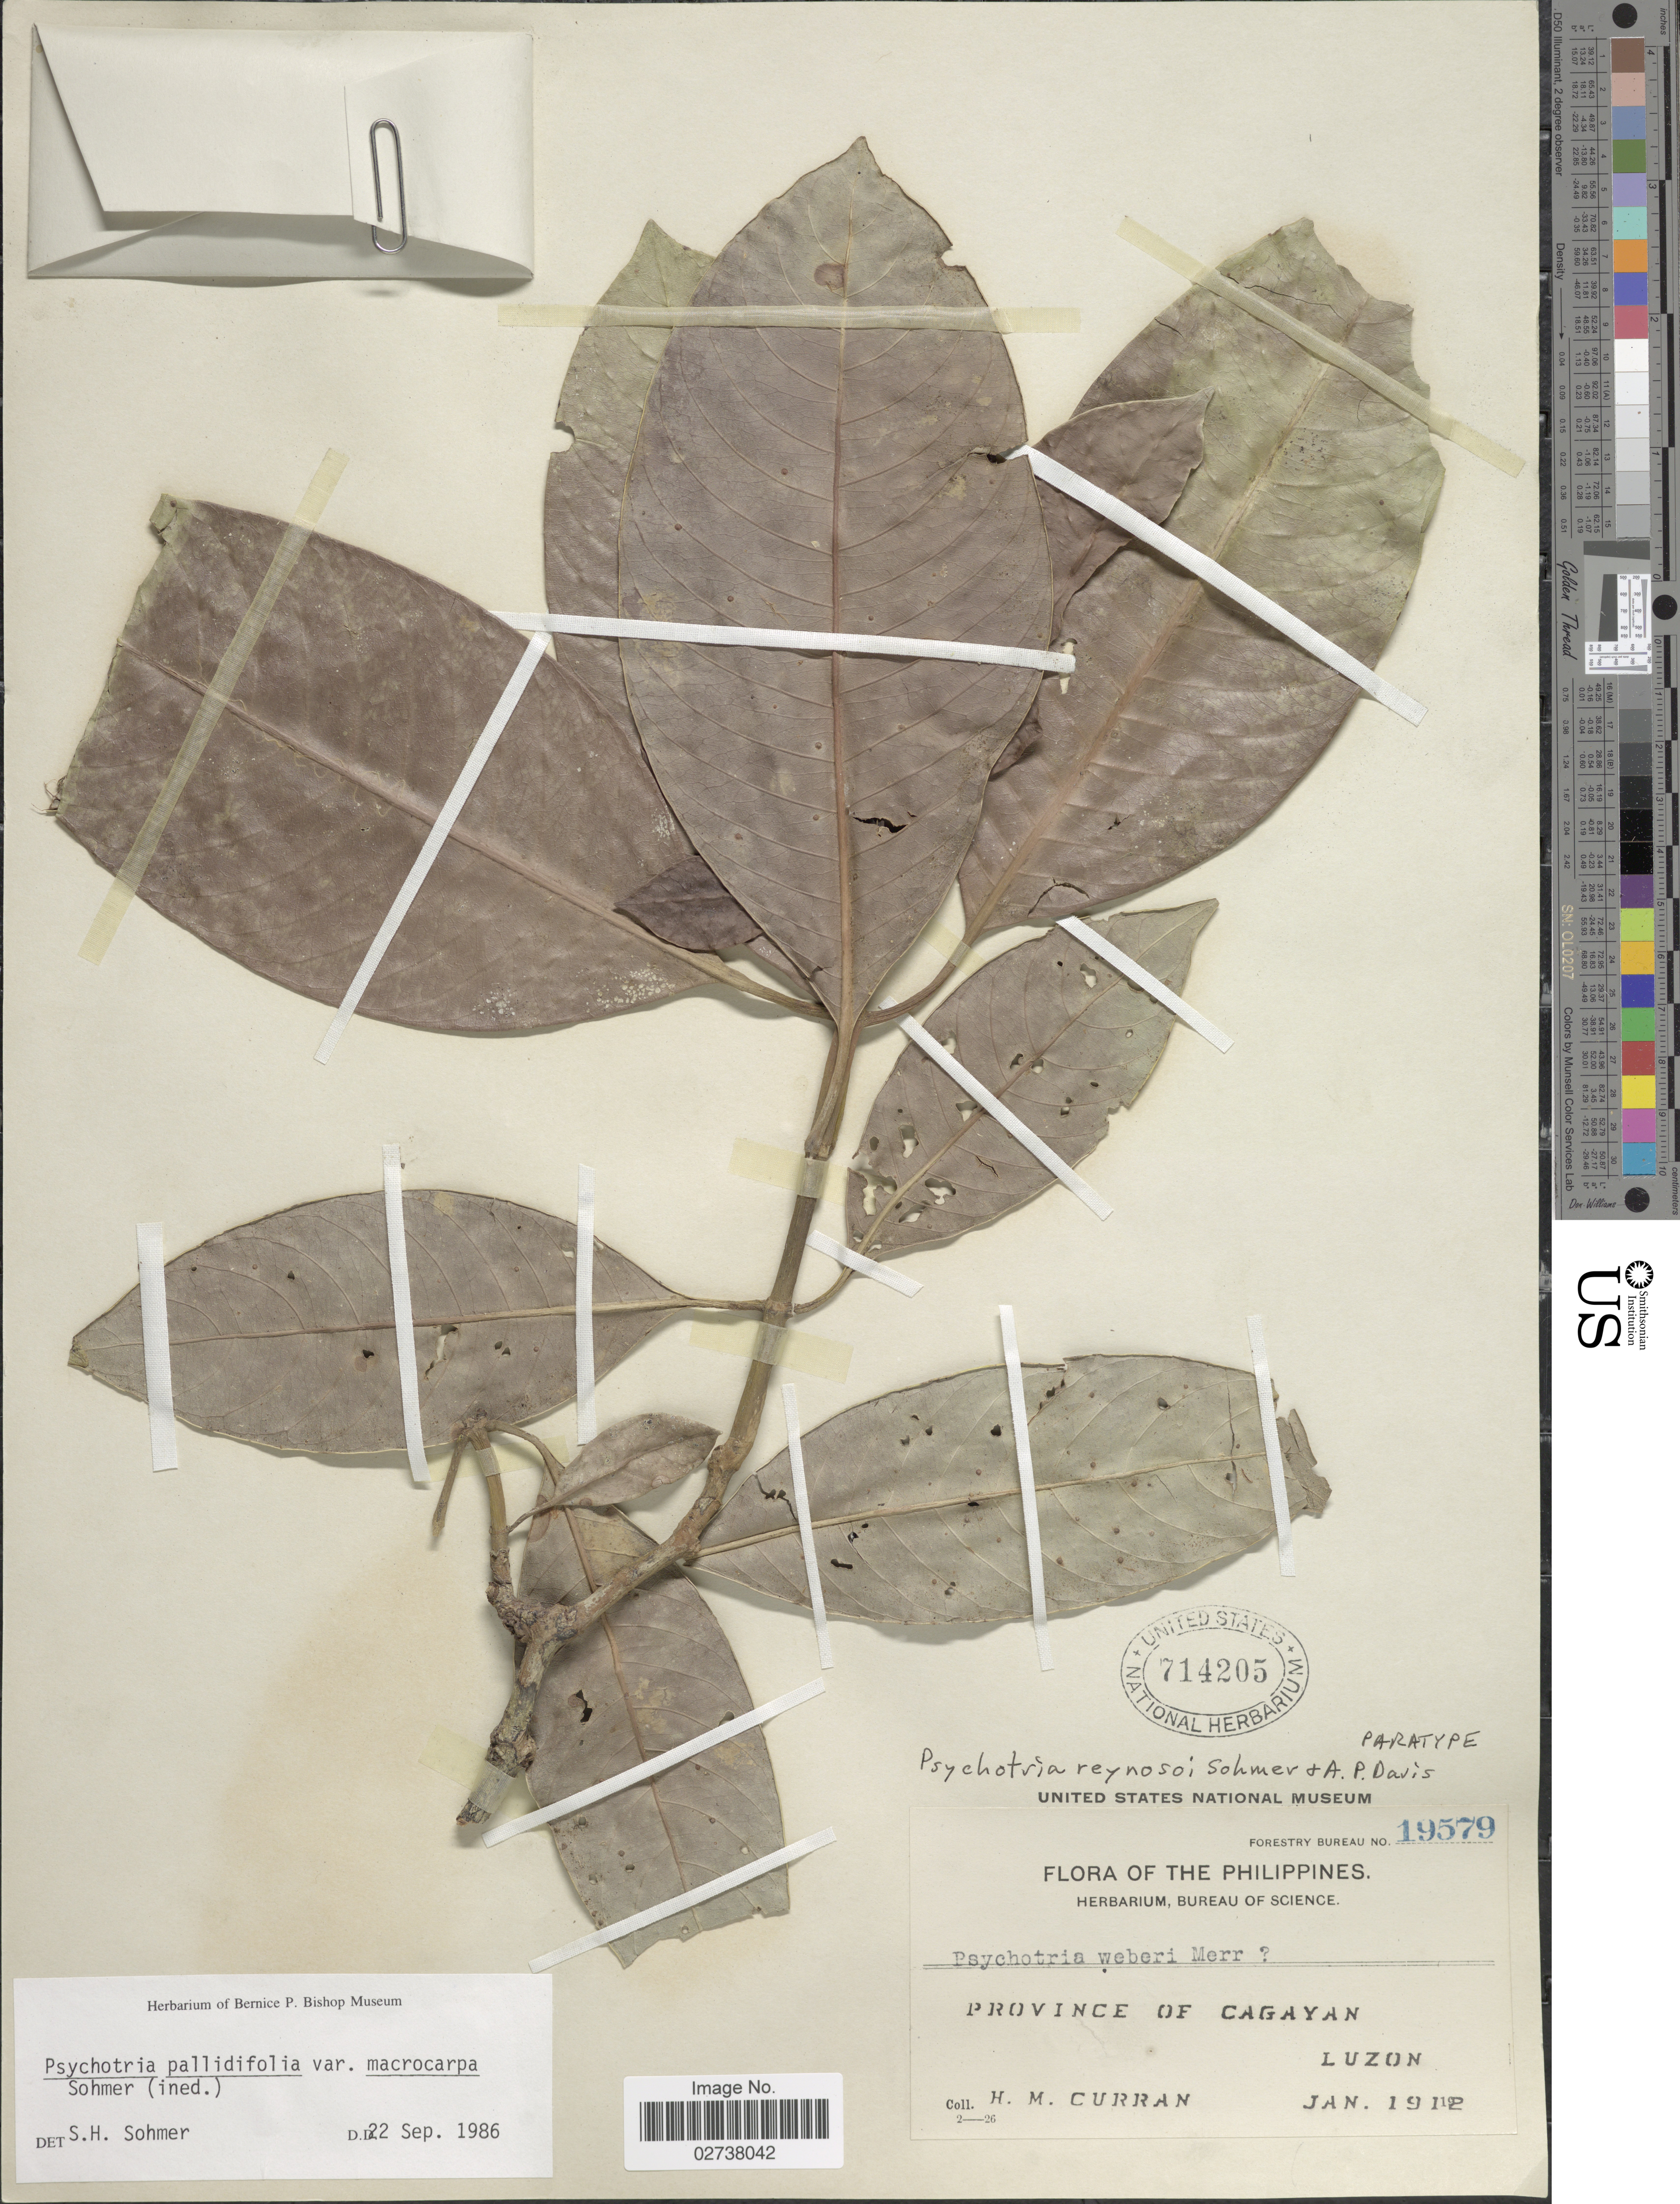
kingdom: Plantae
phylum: Tracheophyta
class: Magnoliopsida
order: Gentianales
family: Rubiaceae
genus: Psychotria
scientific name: Psychotria reynosoi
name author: Sohmer & A.P. Davis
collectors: H. M. Curran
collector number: Forestry Bureau 19579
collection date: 1912-01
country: Philippines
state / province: Cagayan Valley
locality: Province of Cagayan. Luzon.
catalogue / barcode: US 714205